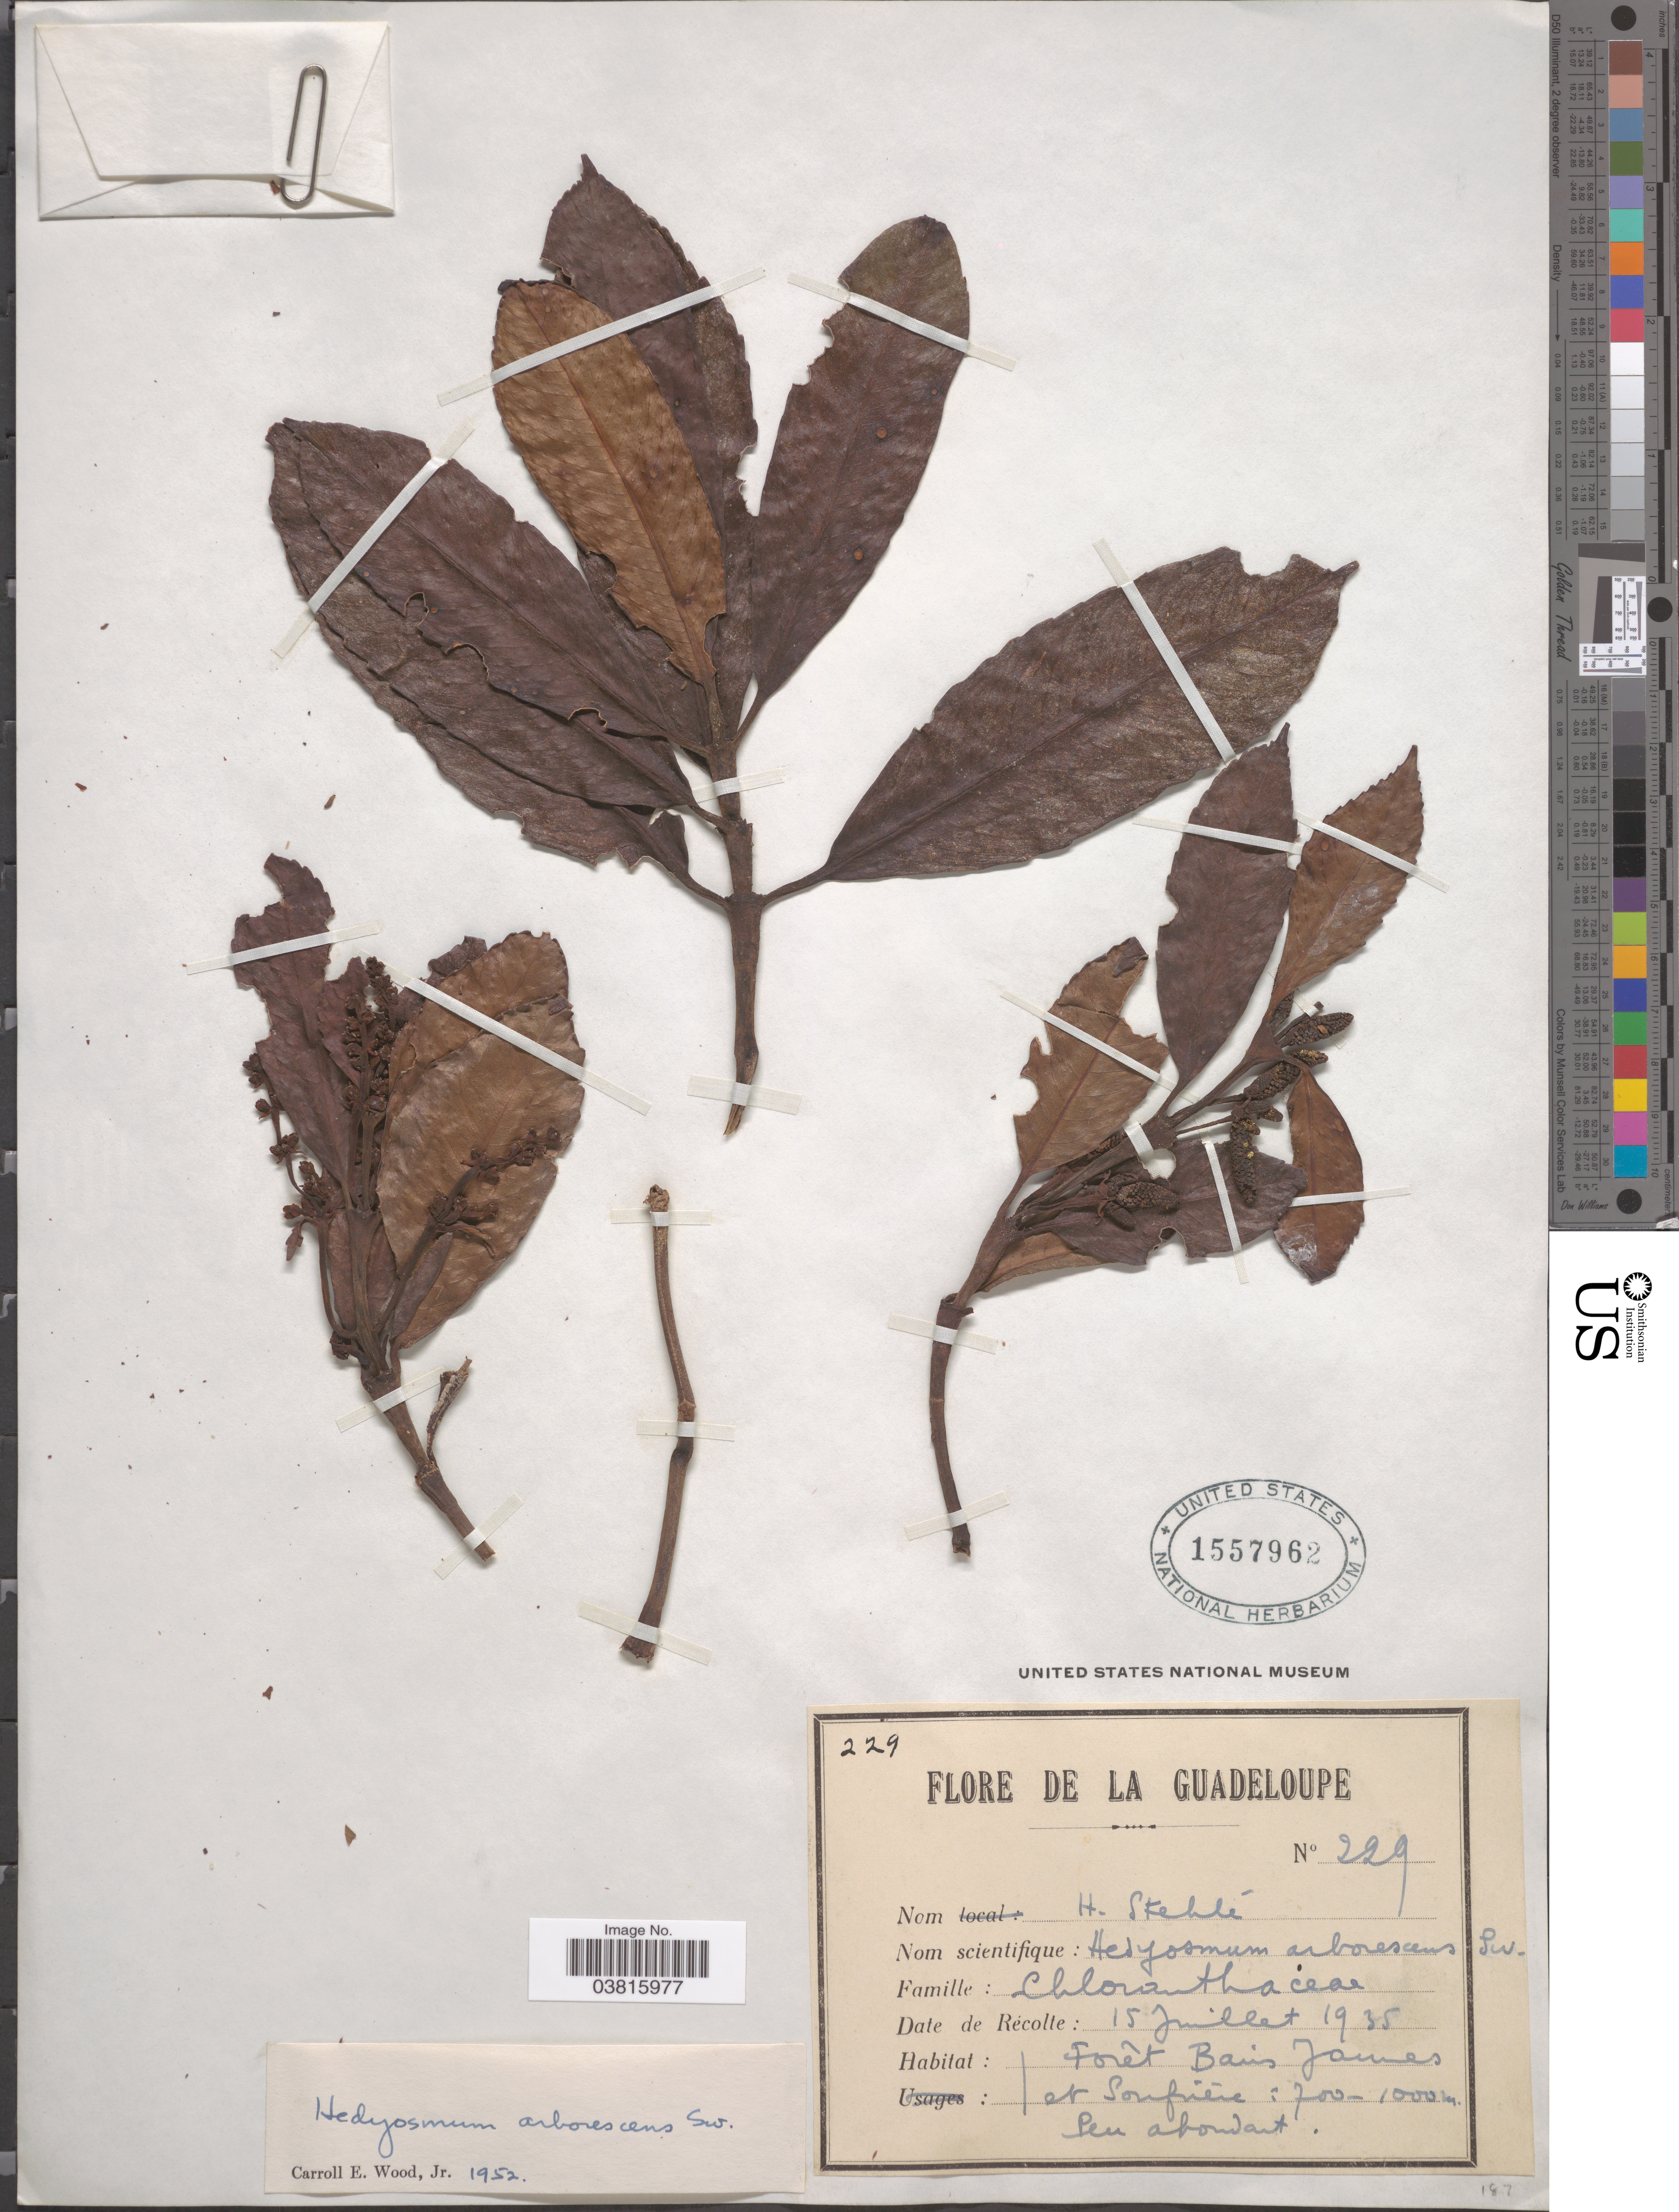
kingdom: Plantae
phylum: Tracheophyta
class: Magnoliopsida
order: Chloranthales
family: Chloranthaceae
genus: Hedyosmum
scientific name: Hedyosmum arborescens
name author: Sw.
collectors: H. Stehlé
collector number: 229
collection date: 1935-07-15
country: Guadeloupe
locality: Forêt Bains Juanes et Soufiere.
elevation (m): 700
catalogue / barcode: US 1557962